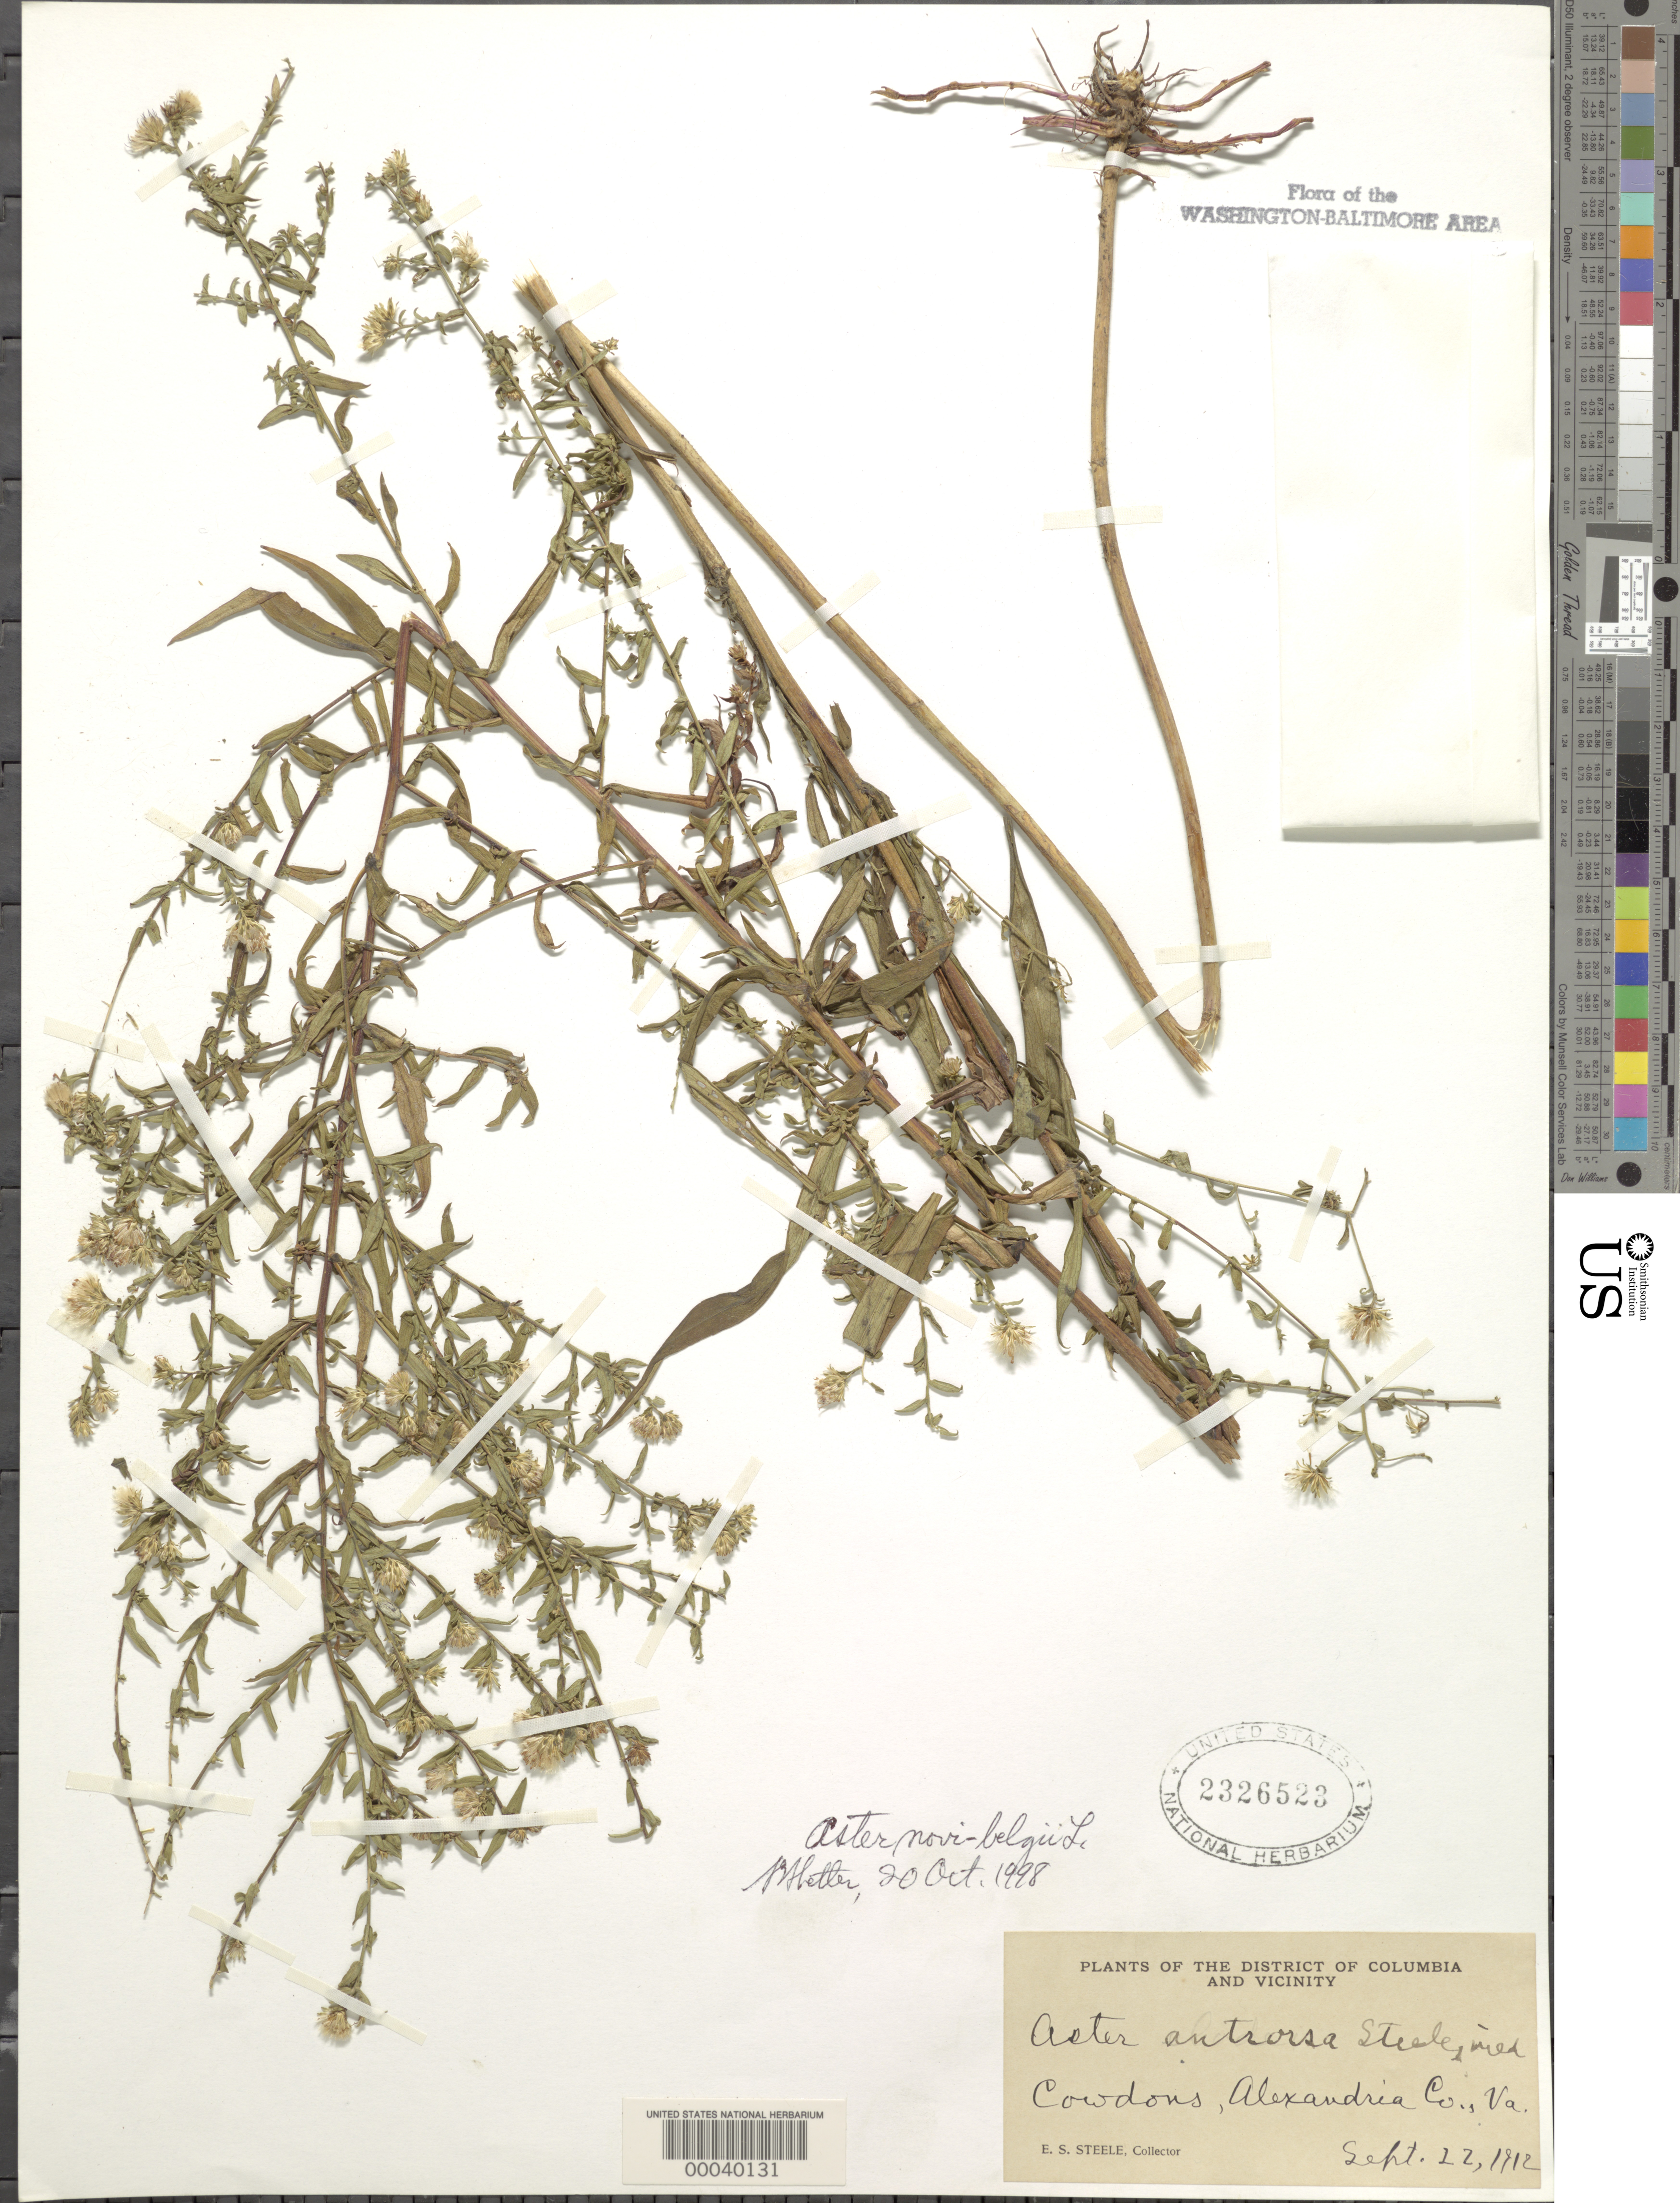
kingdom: Plantae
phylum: Tracheophyta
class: Magnoliopsida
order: Asterales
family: Asteraceae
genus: Symphyotrichum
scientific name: Symphyotrichum novi-belgii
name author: (L.) G.L. Nesom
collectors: E. Steele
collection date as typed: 22 Sep 1912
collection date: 1912-09-22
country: United States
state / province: Virginia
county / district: Arlington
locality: Cowdons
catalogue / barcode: US 2326523